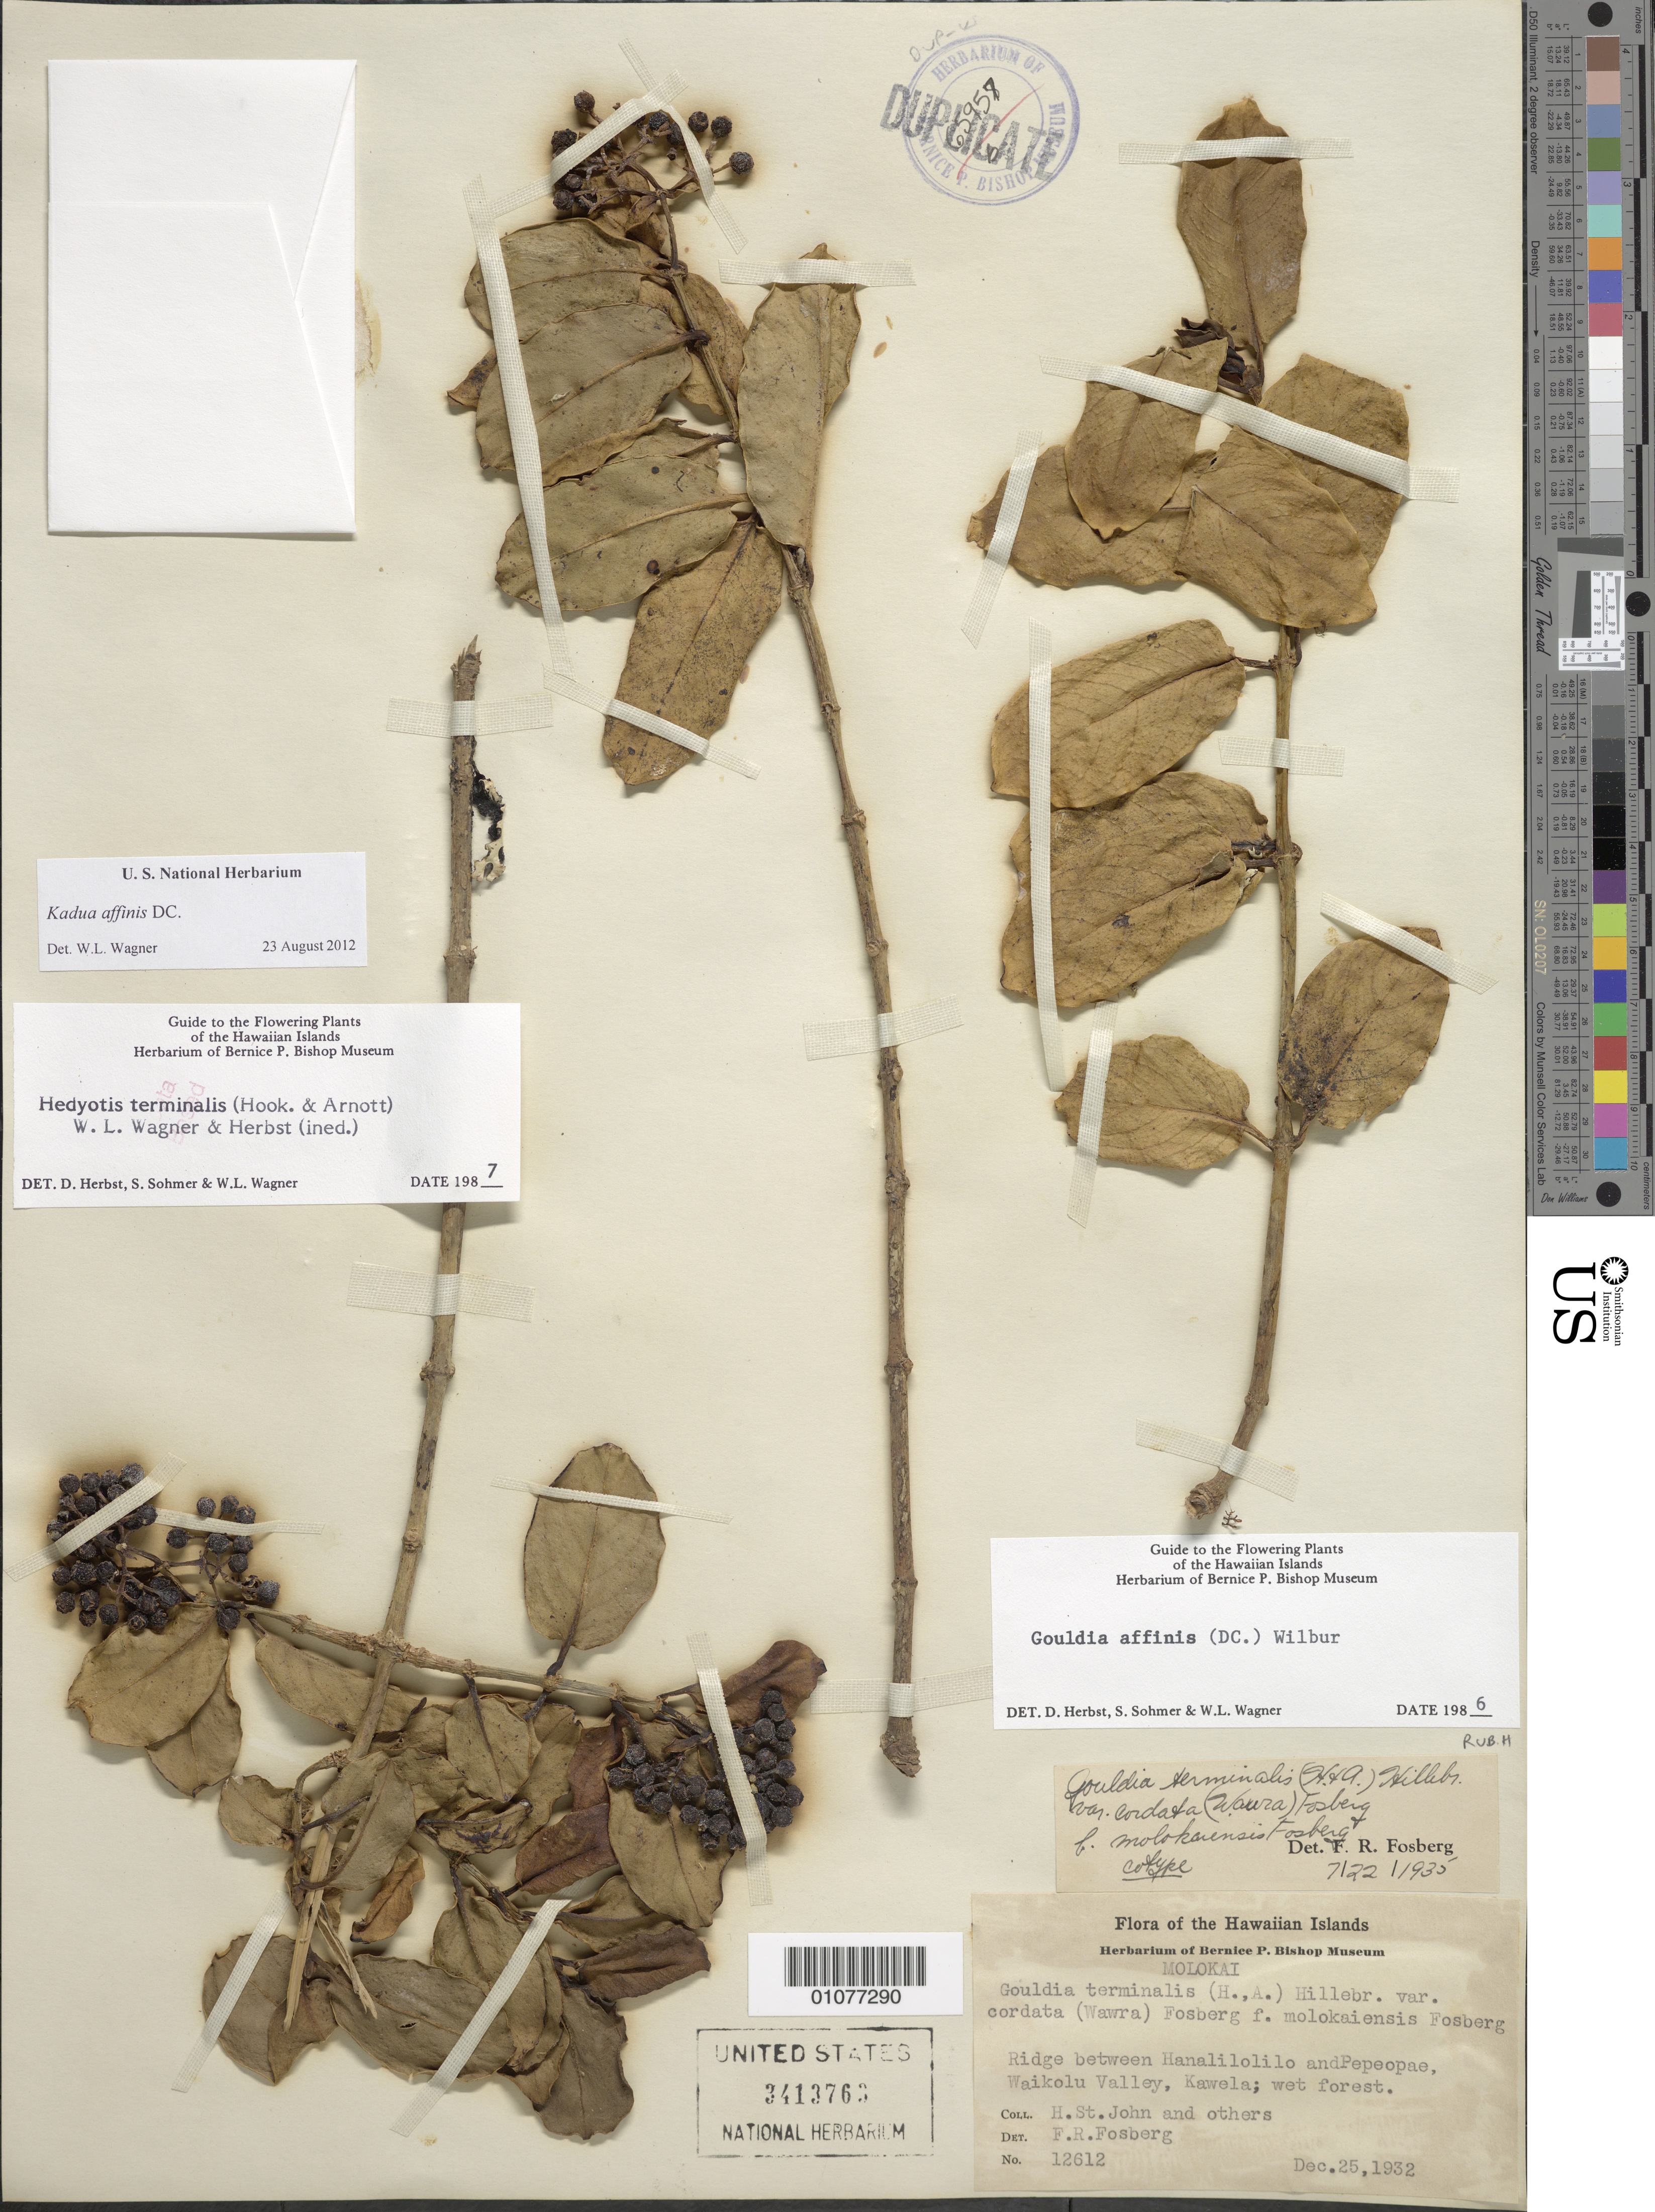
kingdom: Plantae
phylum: Tracheophyta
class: Magnoliopsida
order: Gentianales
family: Rubiaceae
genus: Kadua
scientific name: Kadua affinis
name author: DC.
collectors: H. St. John et al.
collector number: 12612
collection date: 1932-12-25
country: United States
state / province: Hawaii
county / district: Maui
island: Moloka'i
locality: Kawela, Waikolu Valley, ridge between Hanalilolilo and Pepeopae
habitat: wet forest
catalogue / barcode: US 3413763